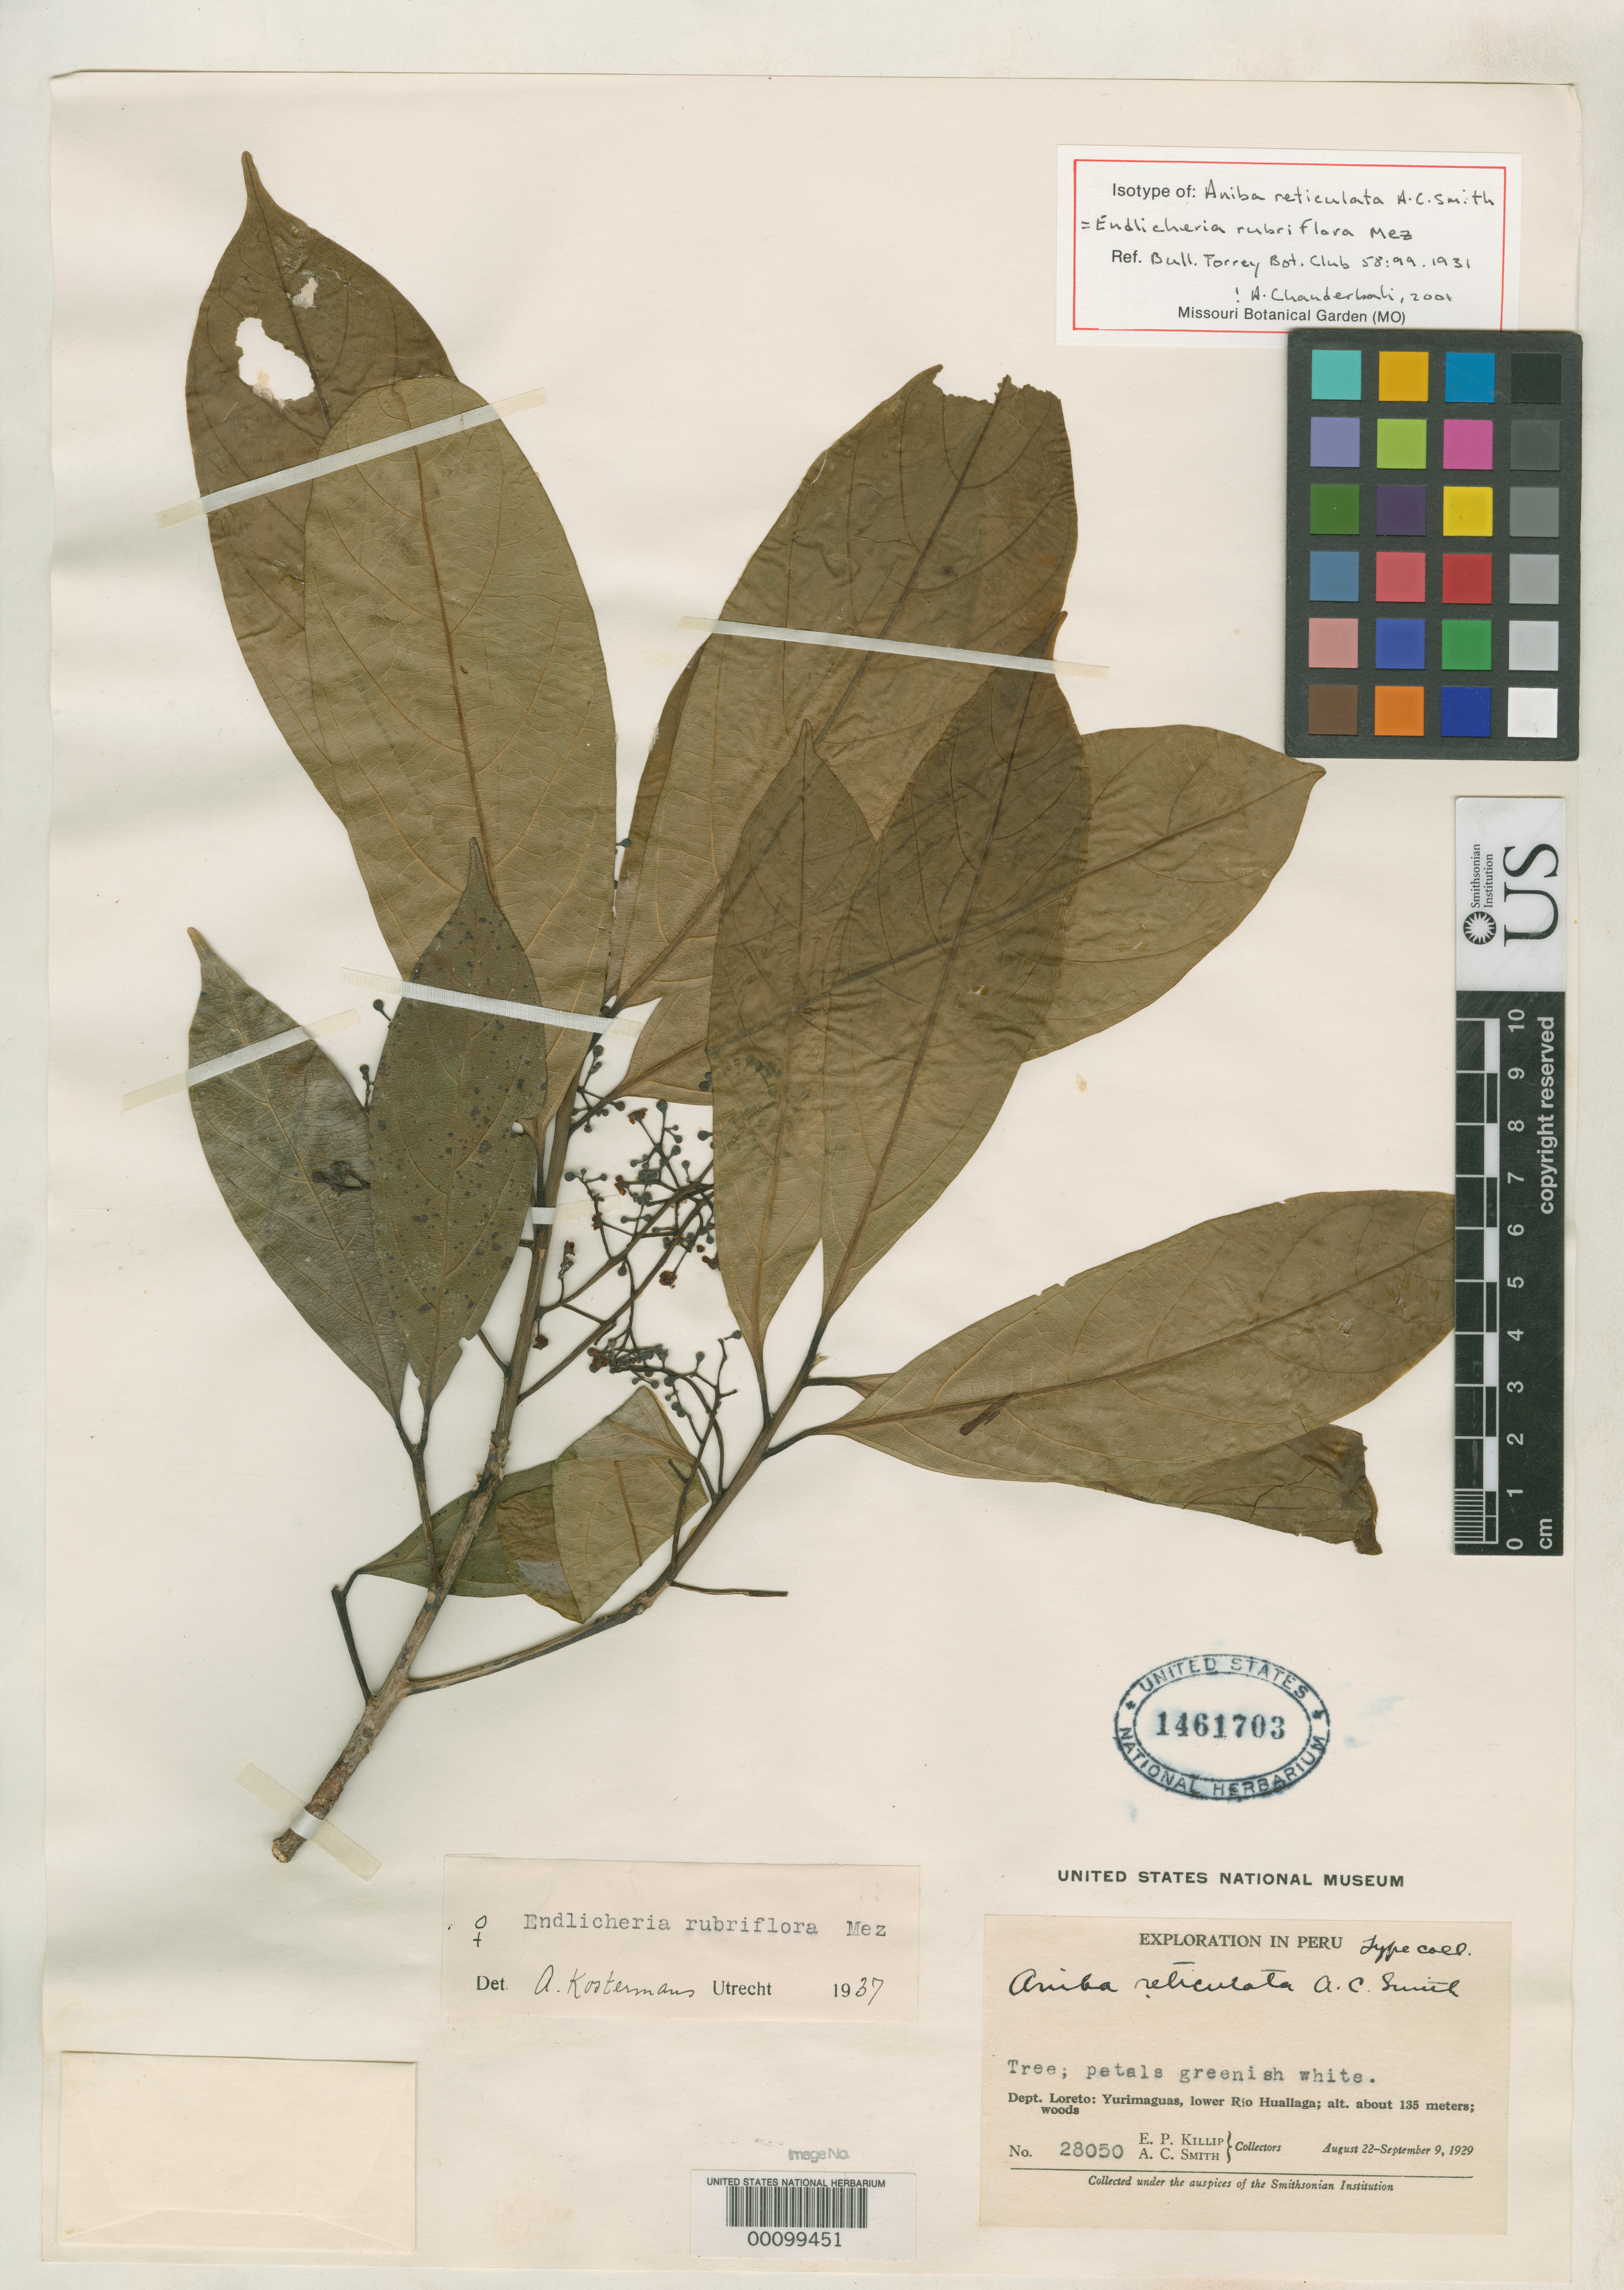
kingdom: Plantae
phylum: Tracheophyta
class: Magnoliopsida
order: Laurales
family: Lauraceae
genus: Aniba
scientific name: Aniba reticulata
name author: A.C. Sm.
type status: Isotype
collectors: E. P. Killip & A. C. Smith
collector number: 28050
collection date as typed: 25 Aug 1929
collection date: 1929-08-25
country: Peru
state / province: Loreto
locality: Yurimaguas, lower Rio Huallaga.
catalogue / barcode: US 1461703